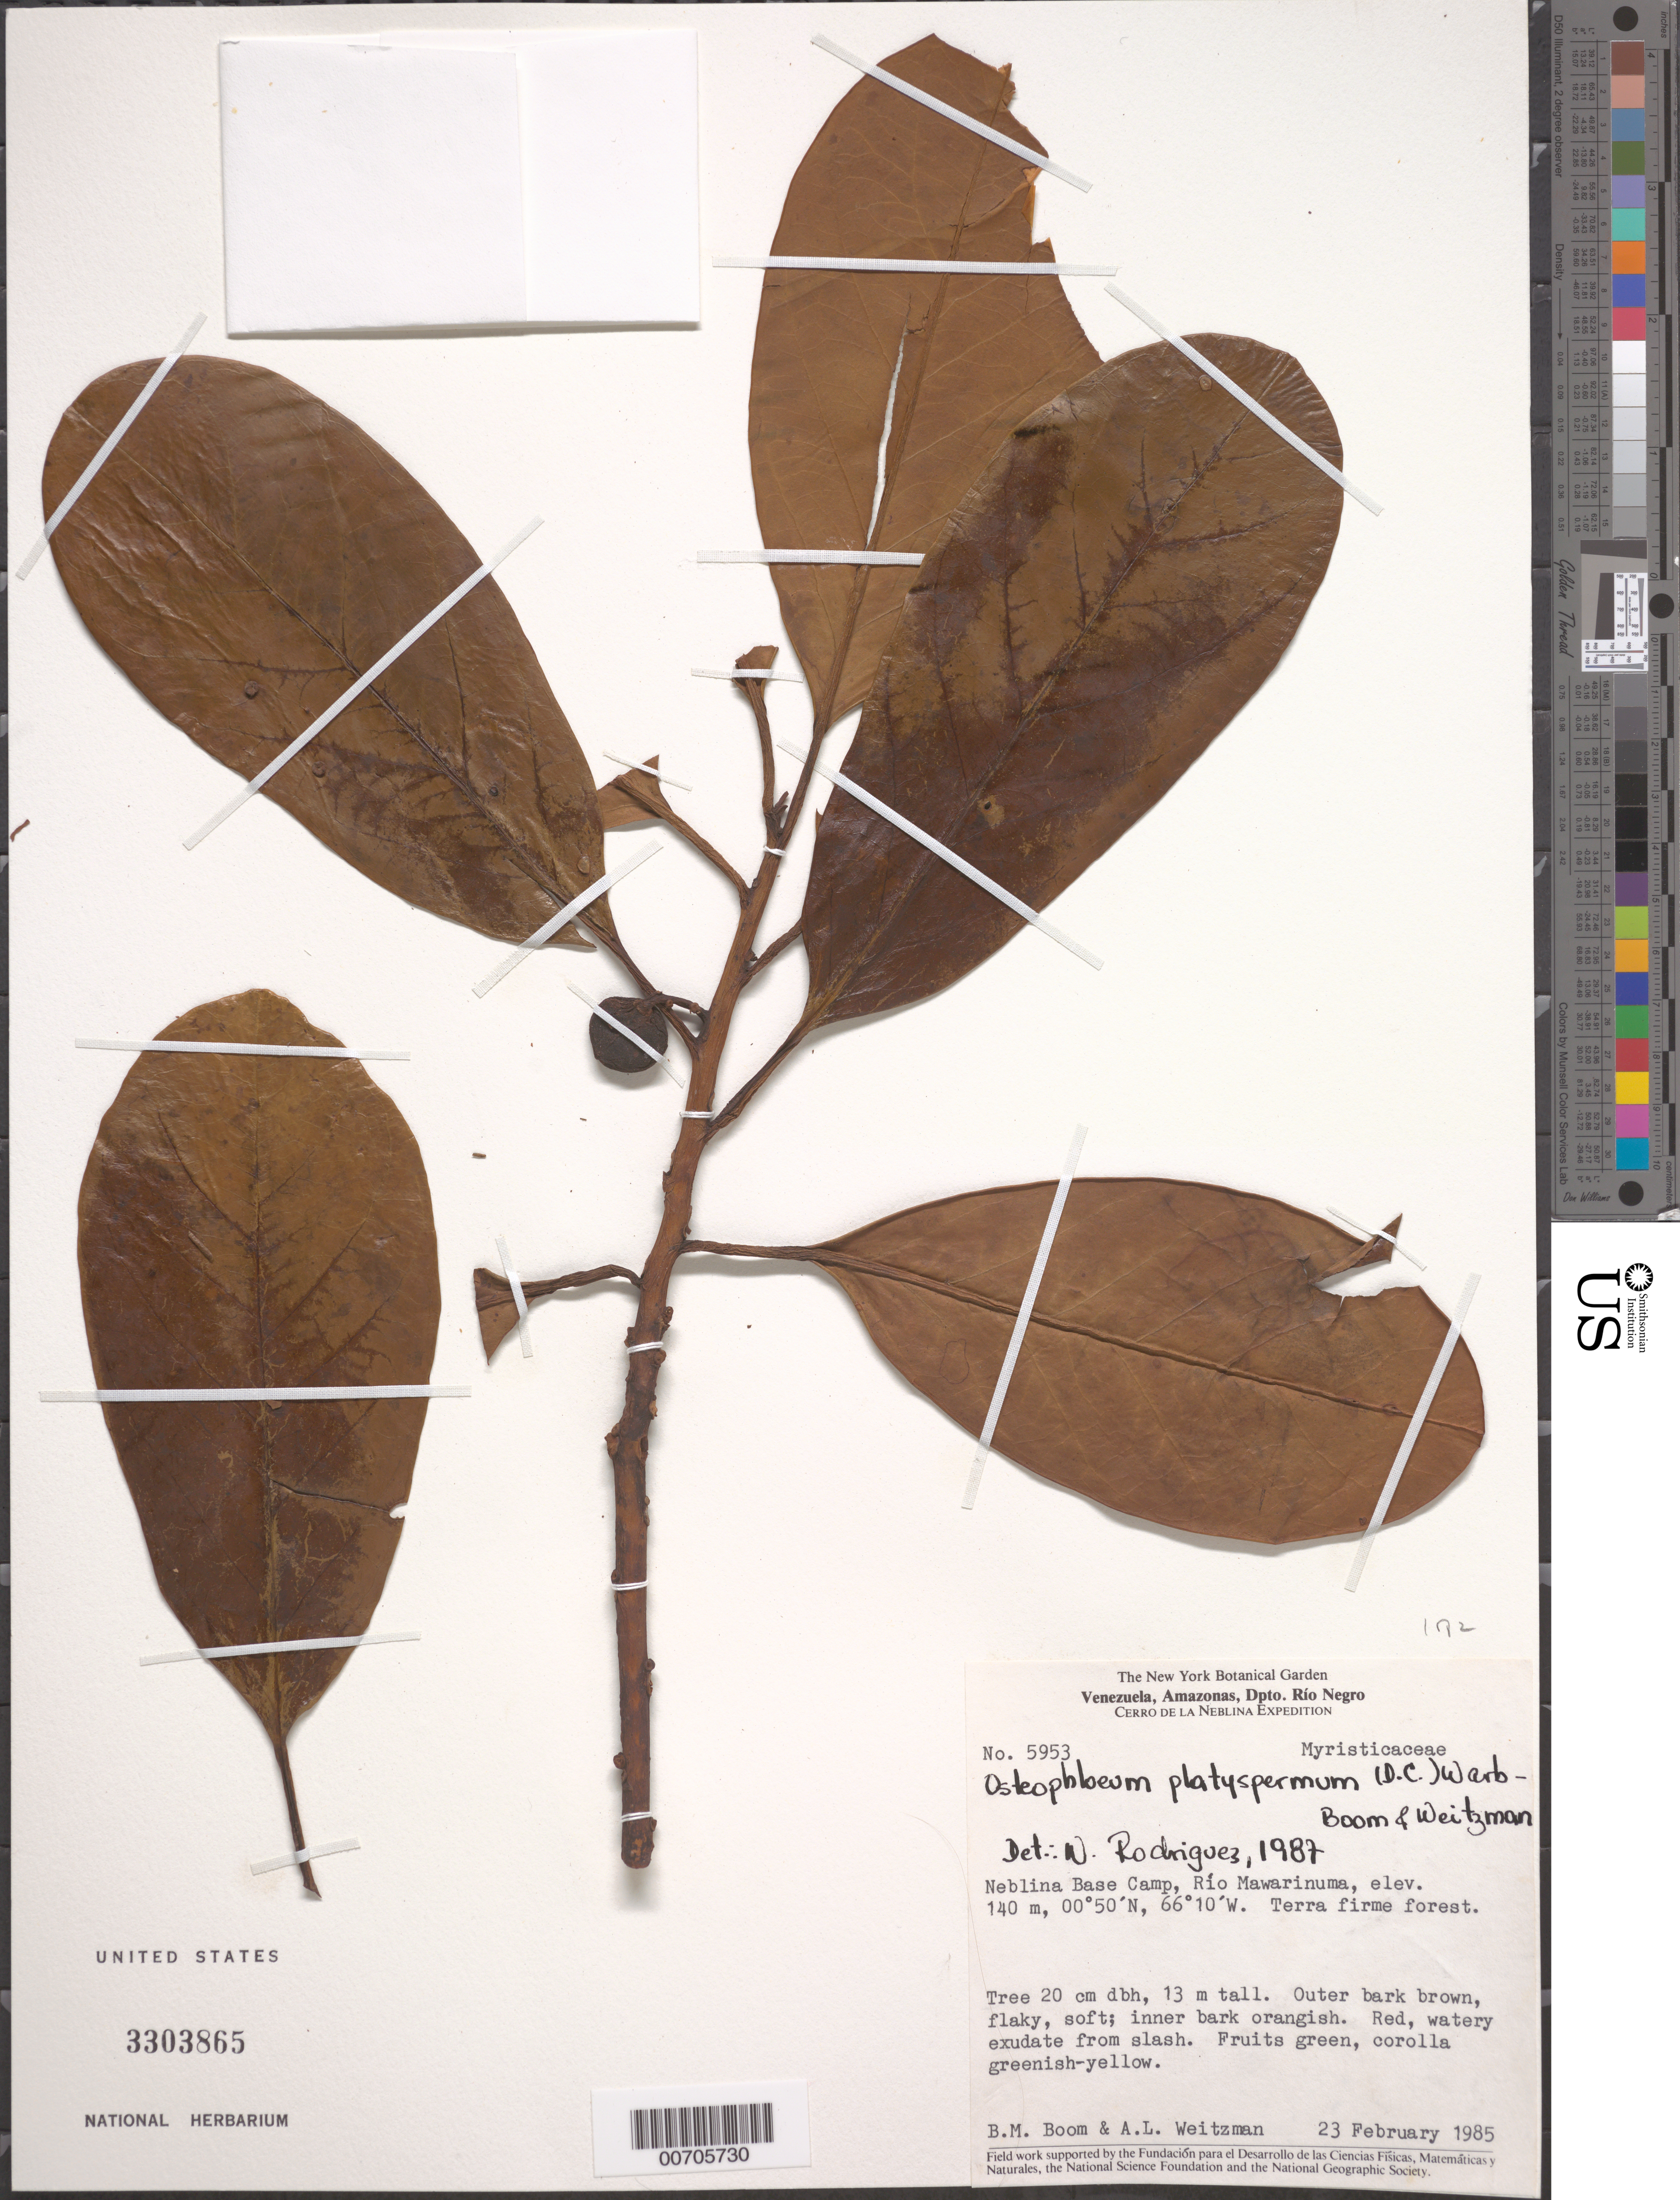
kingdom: Plantae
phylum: Tracheophyta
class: Magnoliopsida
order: Magnoliales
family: Myristicaceae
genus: Osteophloeum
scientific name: Osteophloeum platyspermum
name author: (A. DC.) Warb.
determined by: Rodrigues, W. A.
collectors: B. M. Boom & A. L. Weitzman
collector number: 5953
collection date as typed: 23-Feb-85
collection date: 1985-02-23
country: Venezuela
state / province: Amazonas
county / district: Río Negro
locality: Cerro de la Neblina Base Camp, Río Mawarinuma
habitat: Terra firme forest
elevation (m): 140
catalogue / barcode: US 3303865